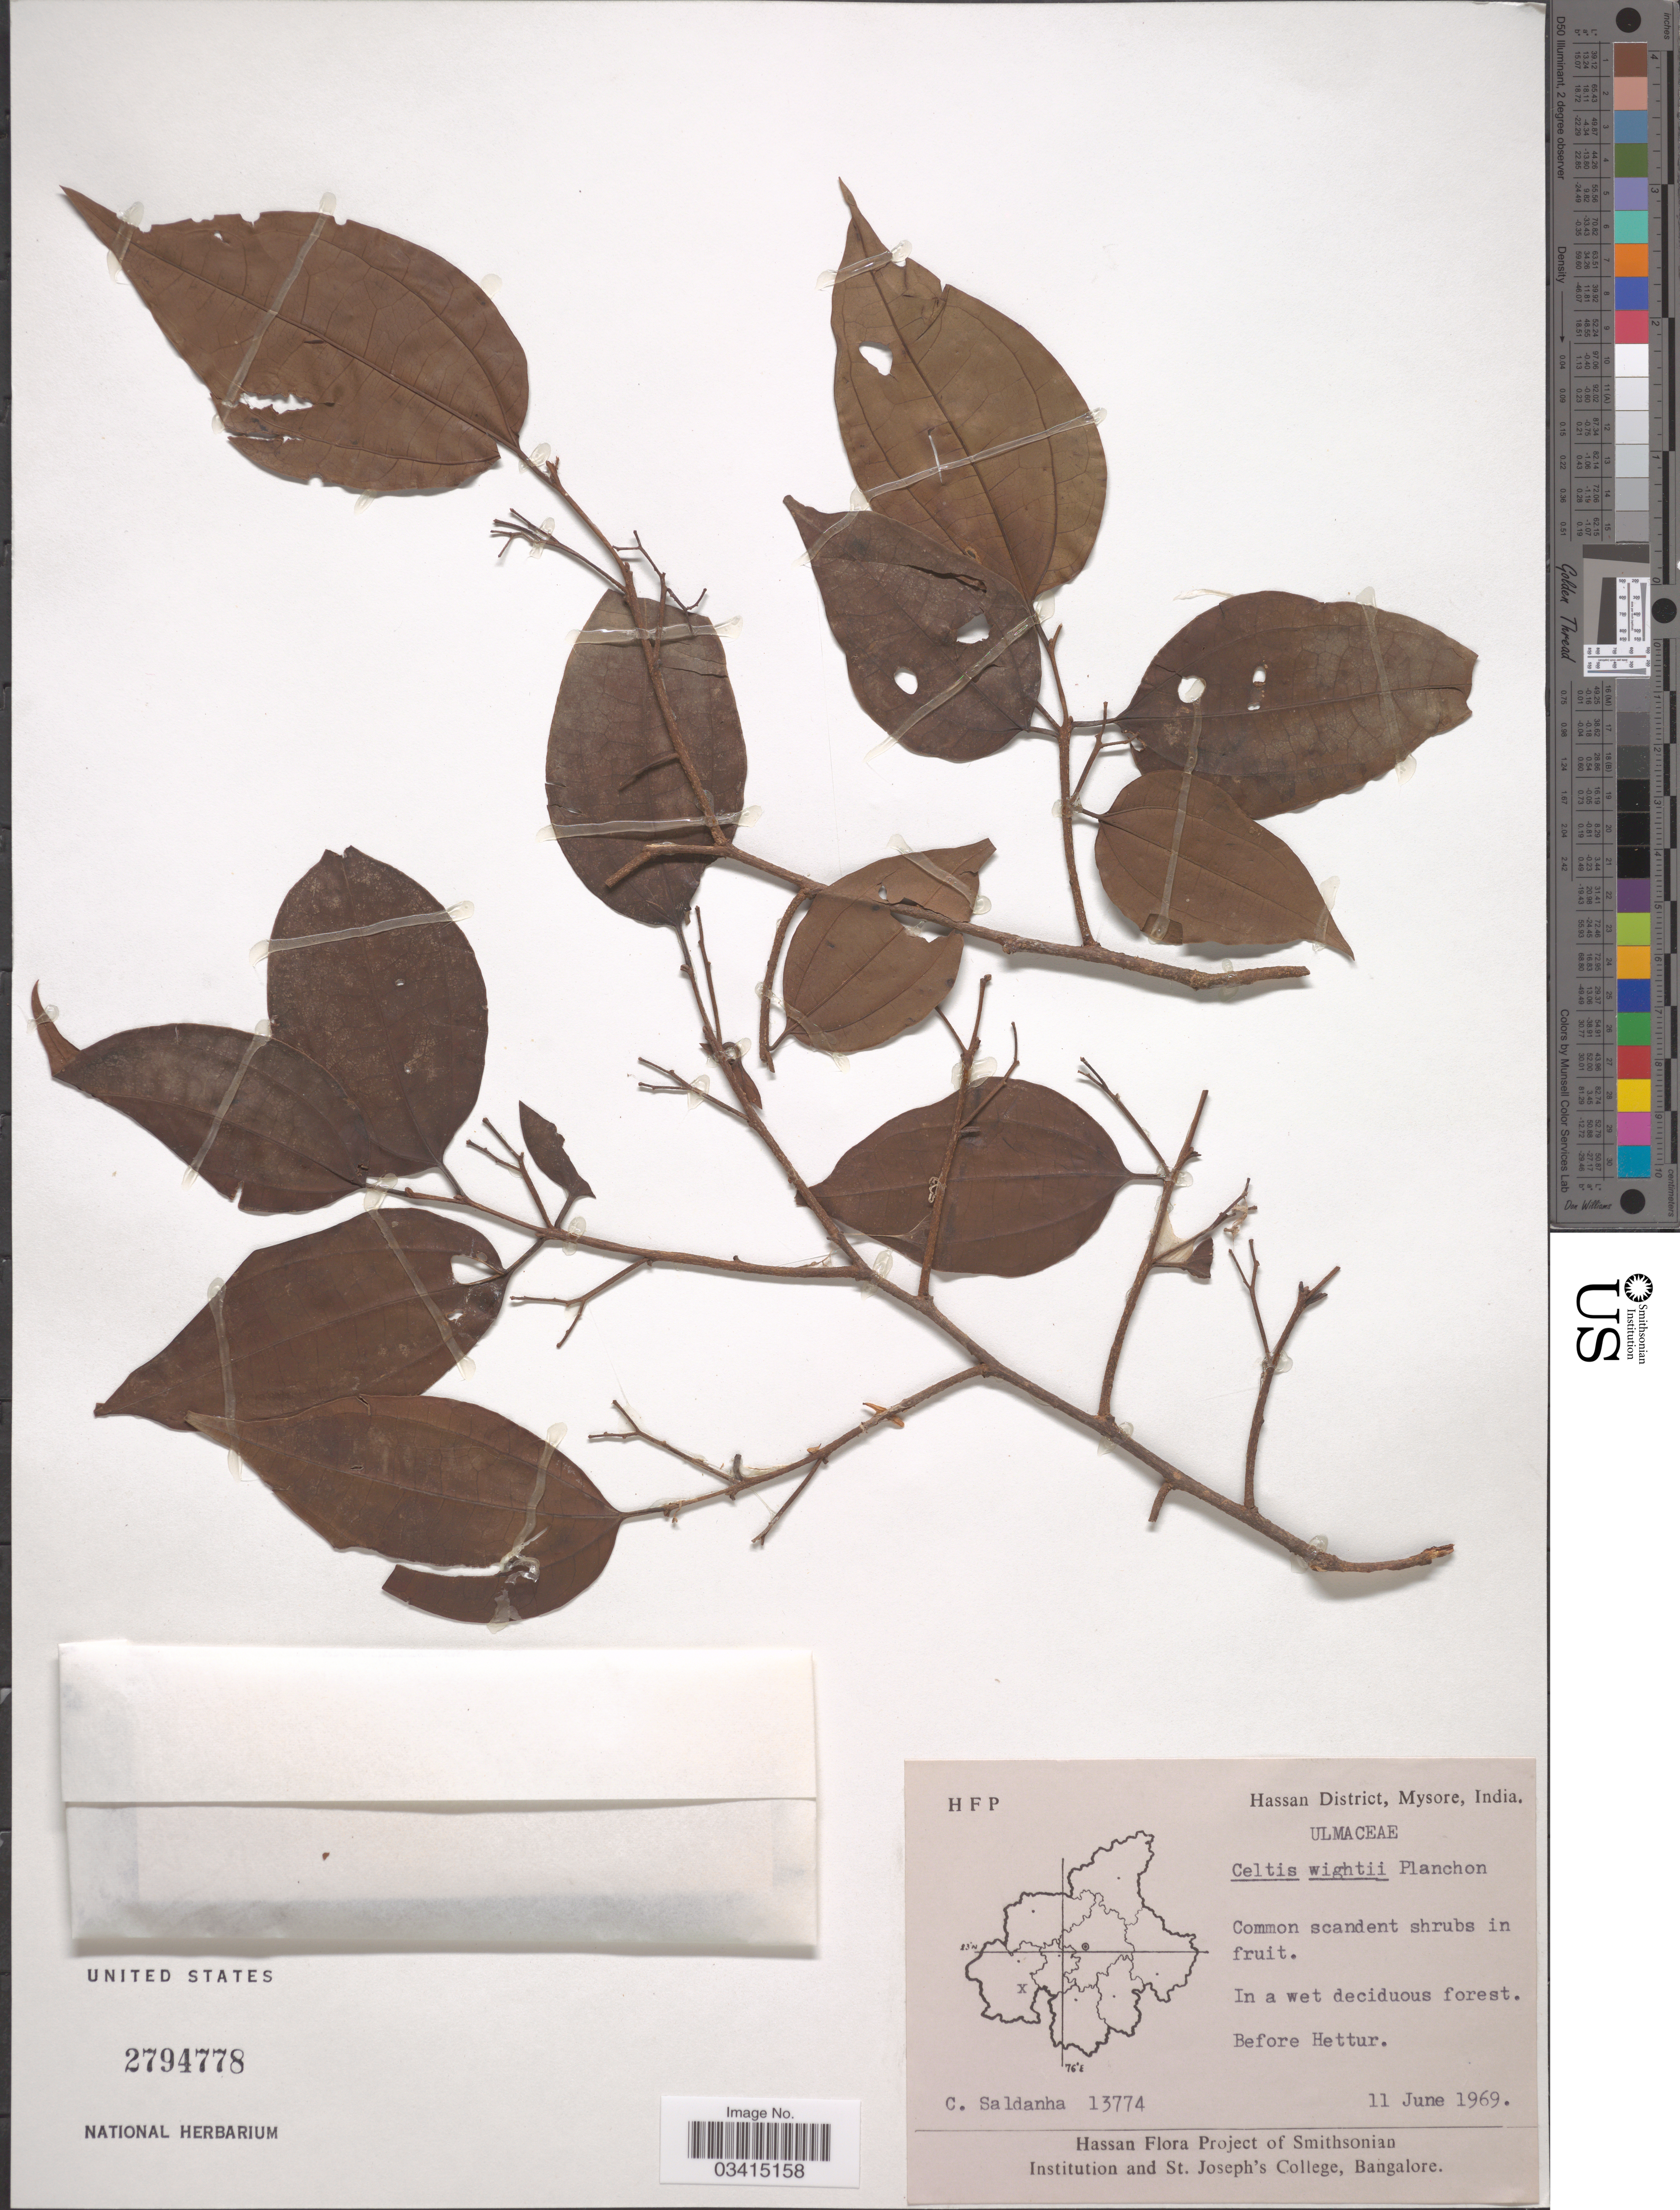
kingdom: Plantae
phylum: Tracheophyta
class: Magnoliopsida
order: Rosales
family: Cannabaceae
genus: Celtis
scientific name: Celtis philippensis var. wightii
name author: (Planch.) Soepadmo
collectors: C. Saldanha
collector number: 13774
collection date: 1969-06-11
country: India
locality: Hassan District, Mysore. Before Hettur.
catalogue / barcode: US 2794778